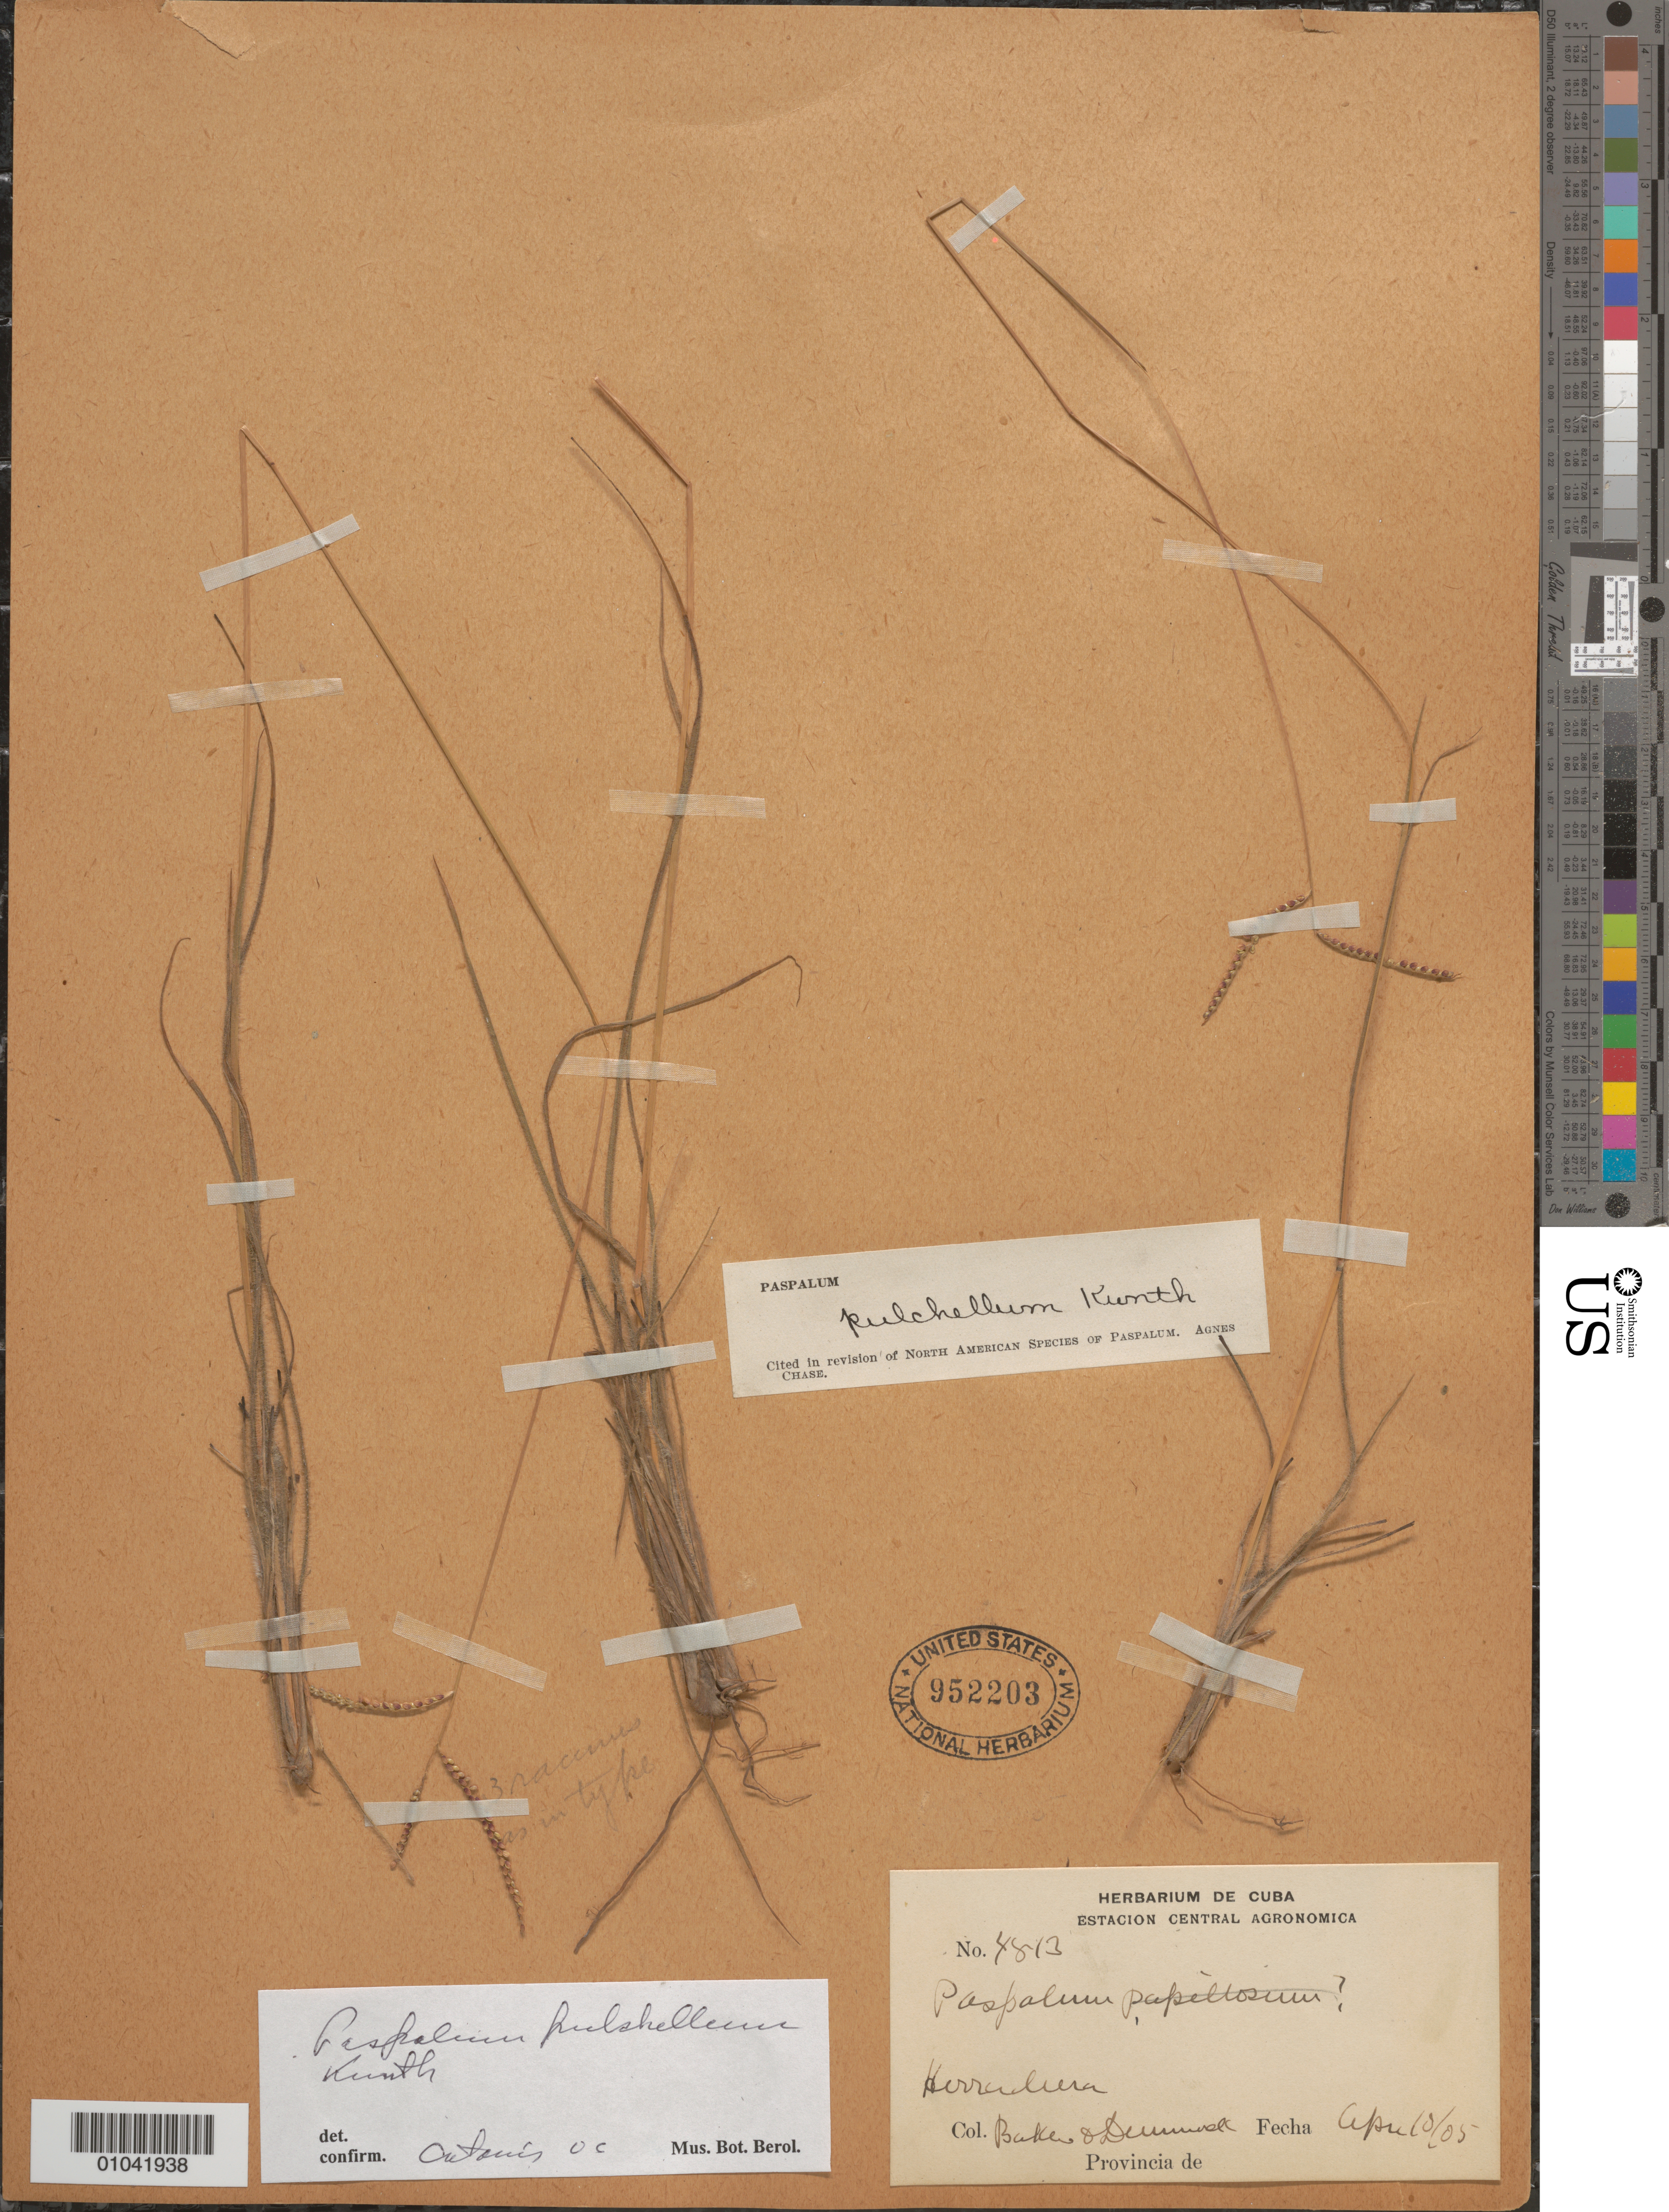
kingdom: Plantae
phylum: Tracheophyta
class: Liliopsida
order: Poales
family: Poaceae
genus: Paspalum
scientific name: Paspalum pulchellum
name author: Kunth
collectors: C. F. Baker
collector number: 4813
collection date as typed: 10 Apr 1905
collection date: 1905-04-10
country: Cuba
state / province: Pinar del Río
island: Cuba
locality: Herradura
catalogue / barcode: US 952203